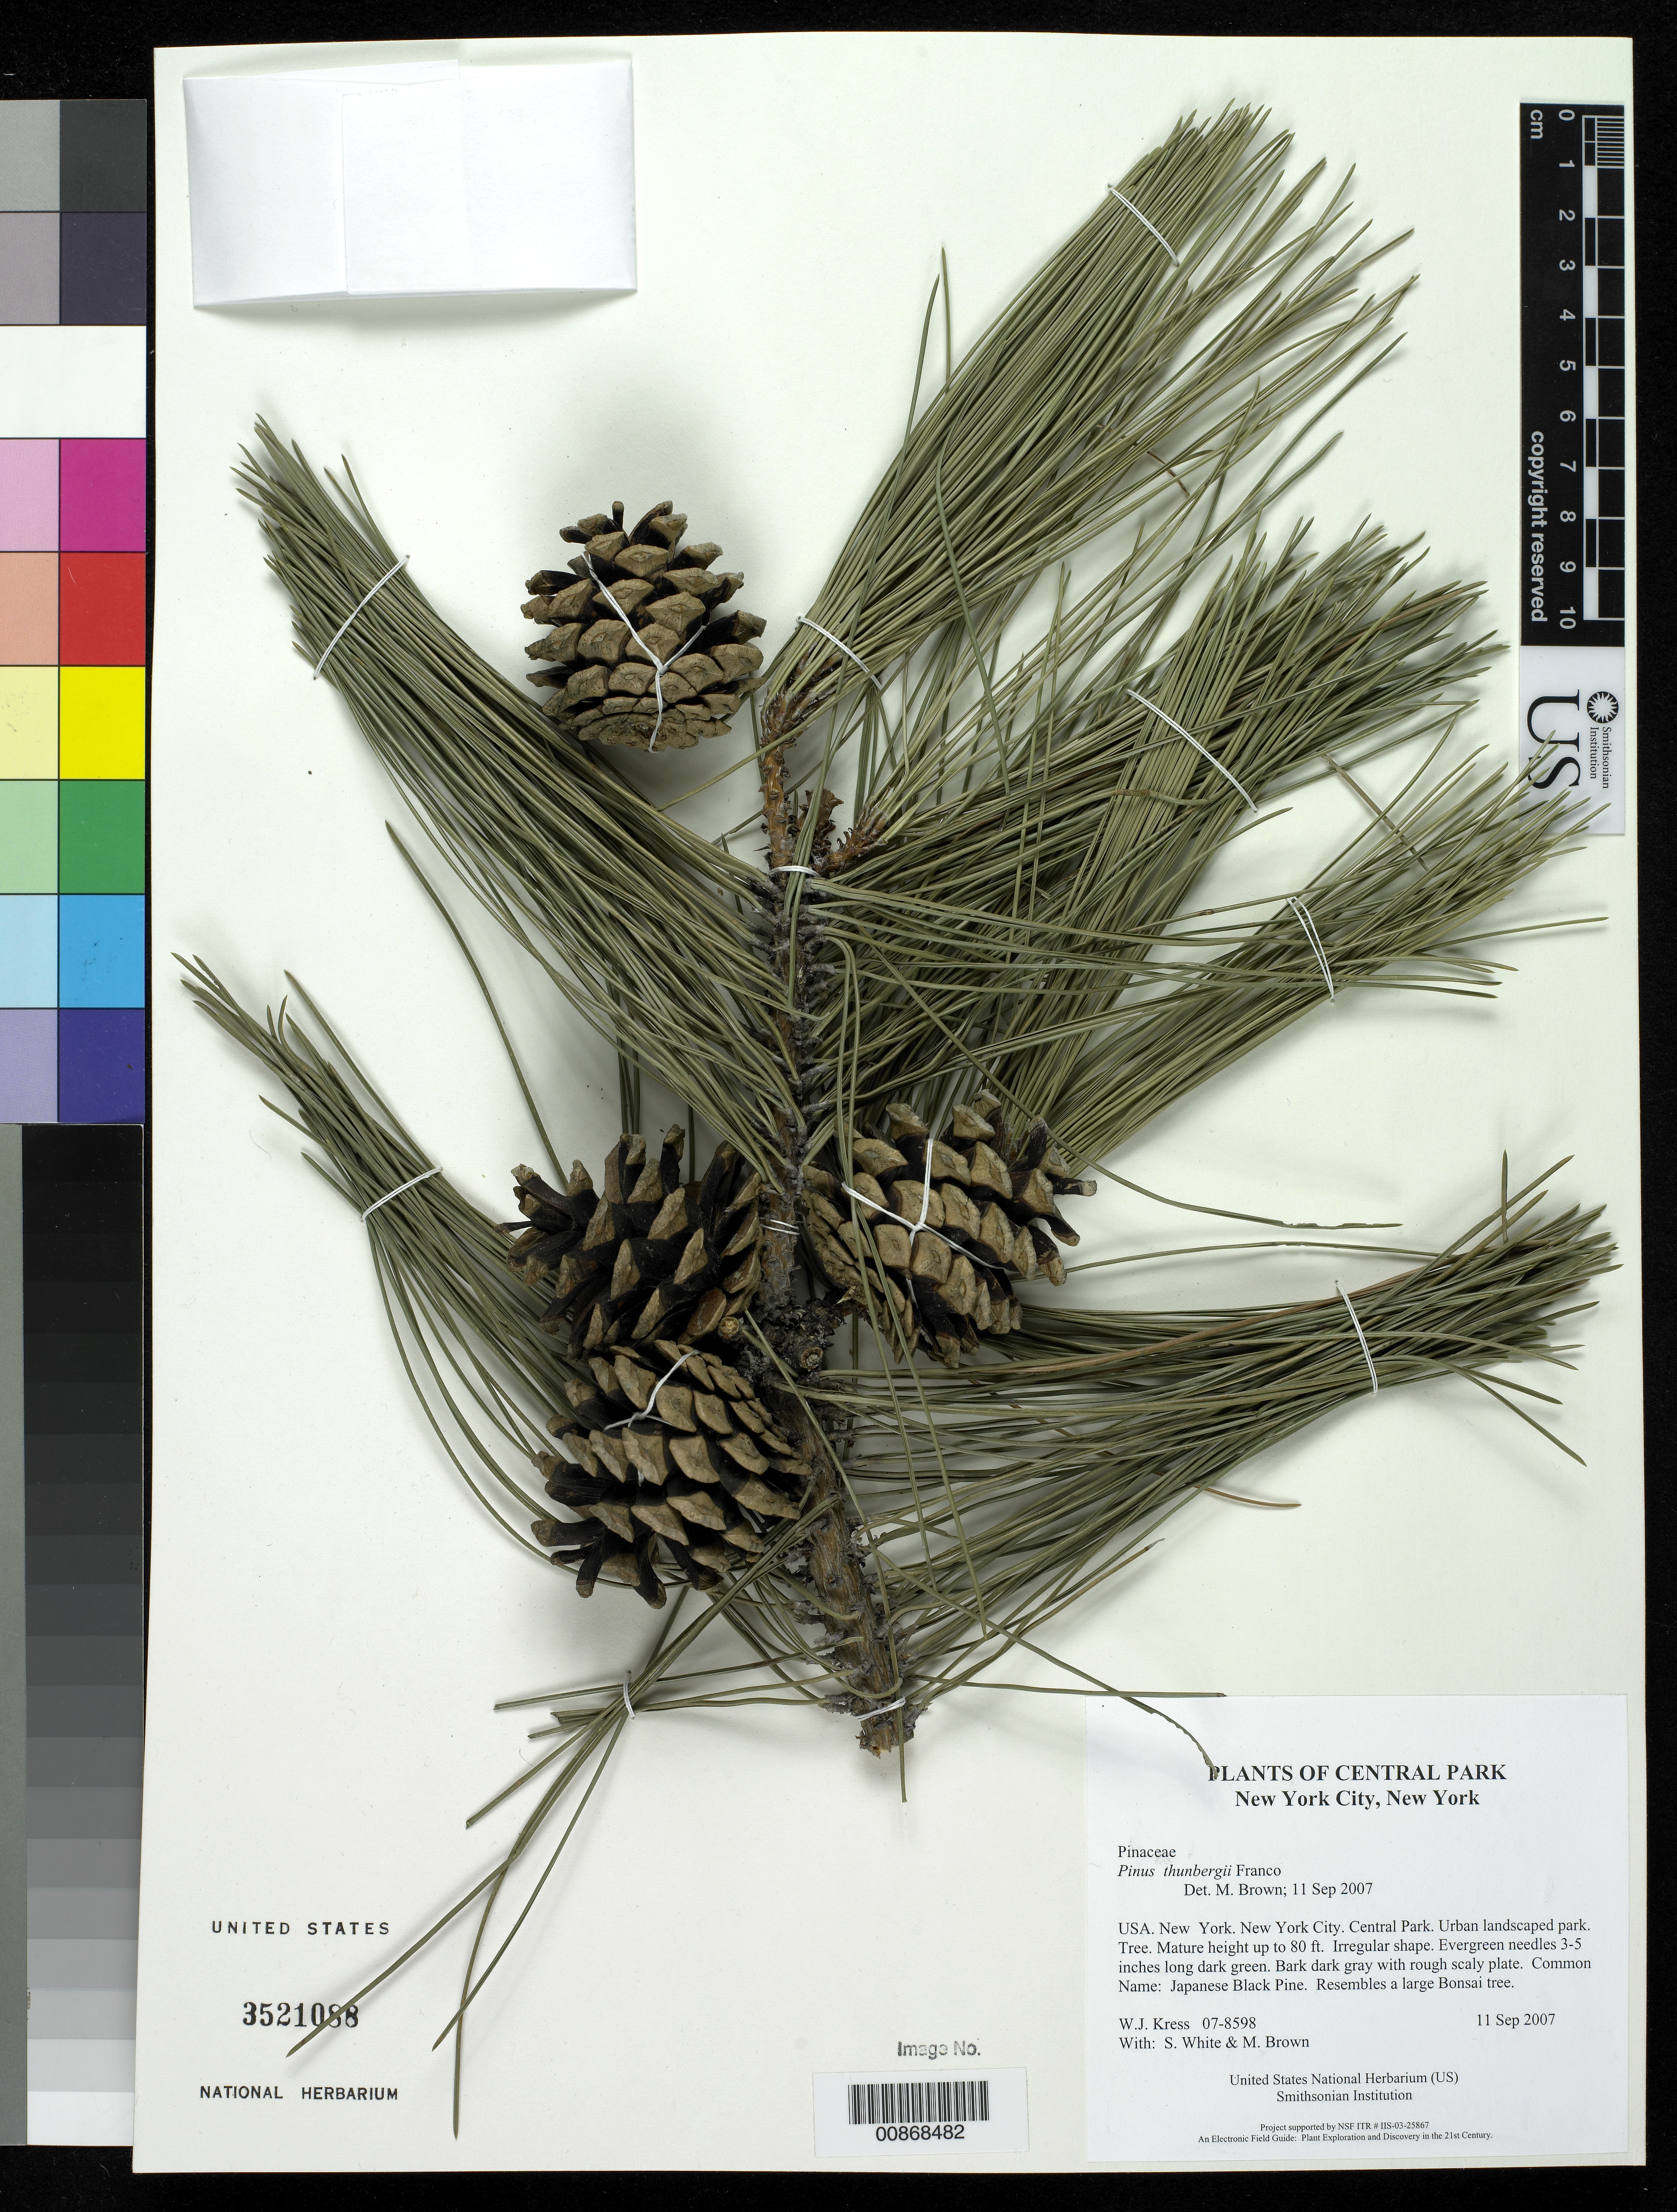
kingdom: Plantae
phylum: Tracheophyta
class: Pinopsida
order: Pinales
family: Pinaceae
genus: Pinus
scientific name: Pinus thunbergii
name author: Parl.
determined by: Brown, M.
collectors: W. J. Kress, S. White & M. Brown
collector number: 07-8598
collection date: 2007-09-11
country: United States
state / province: New York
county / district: New York City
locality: Central Park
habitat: Urban landscaped park.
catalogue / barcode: US 3521088